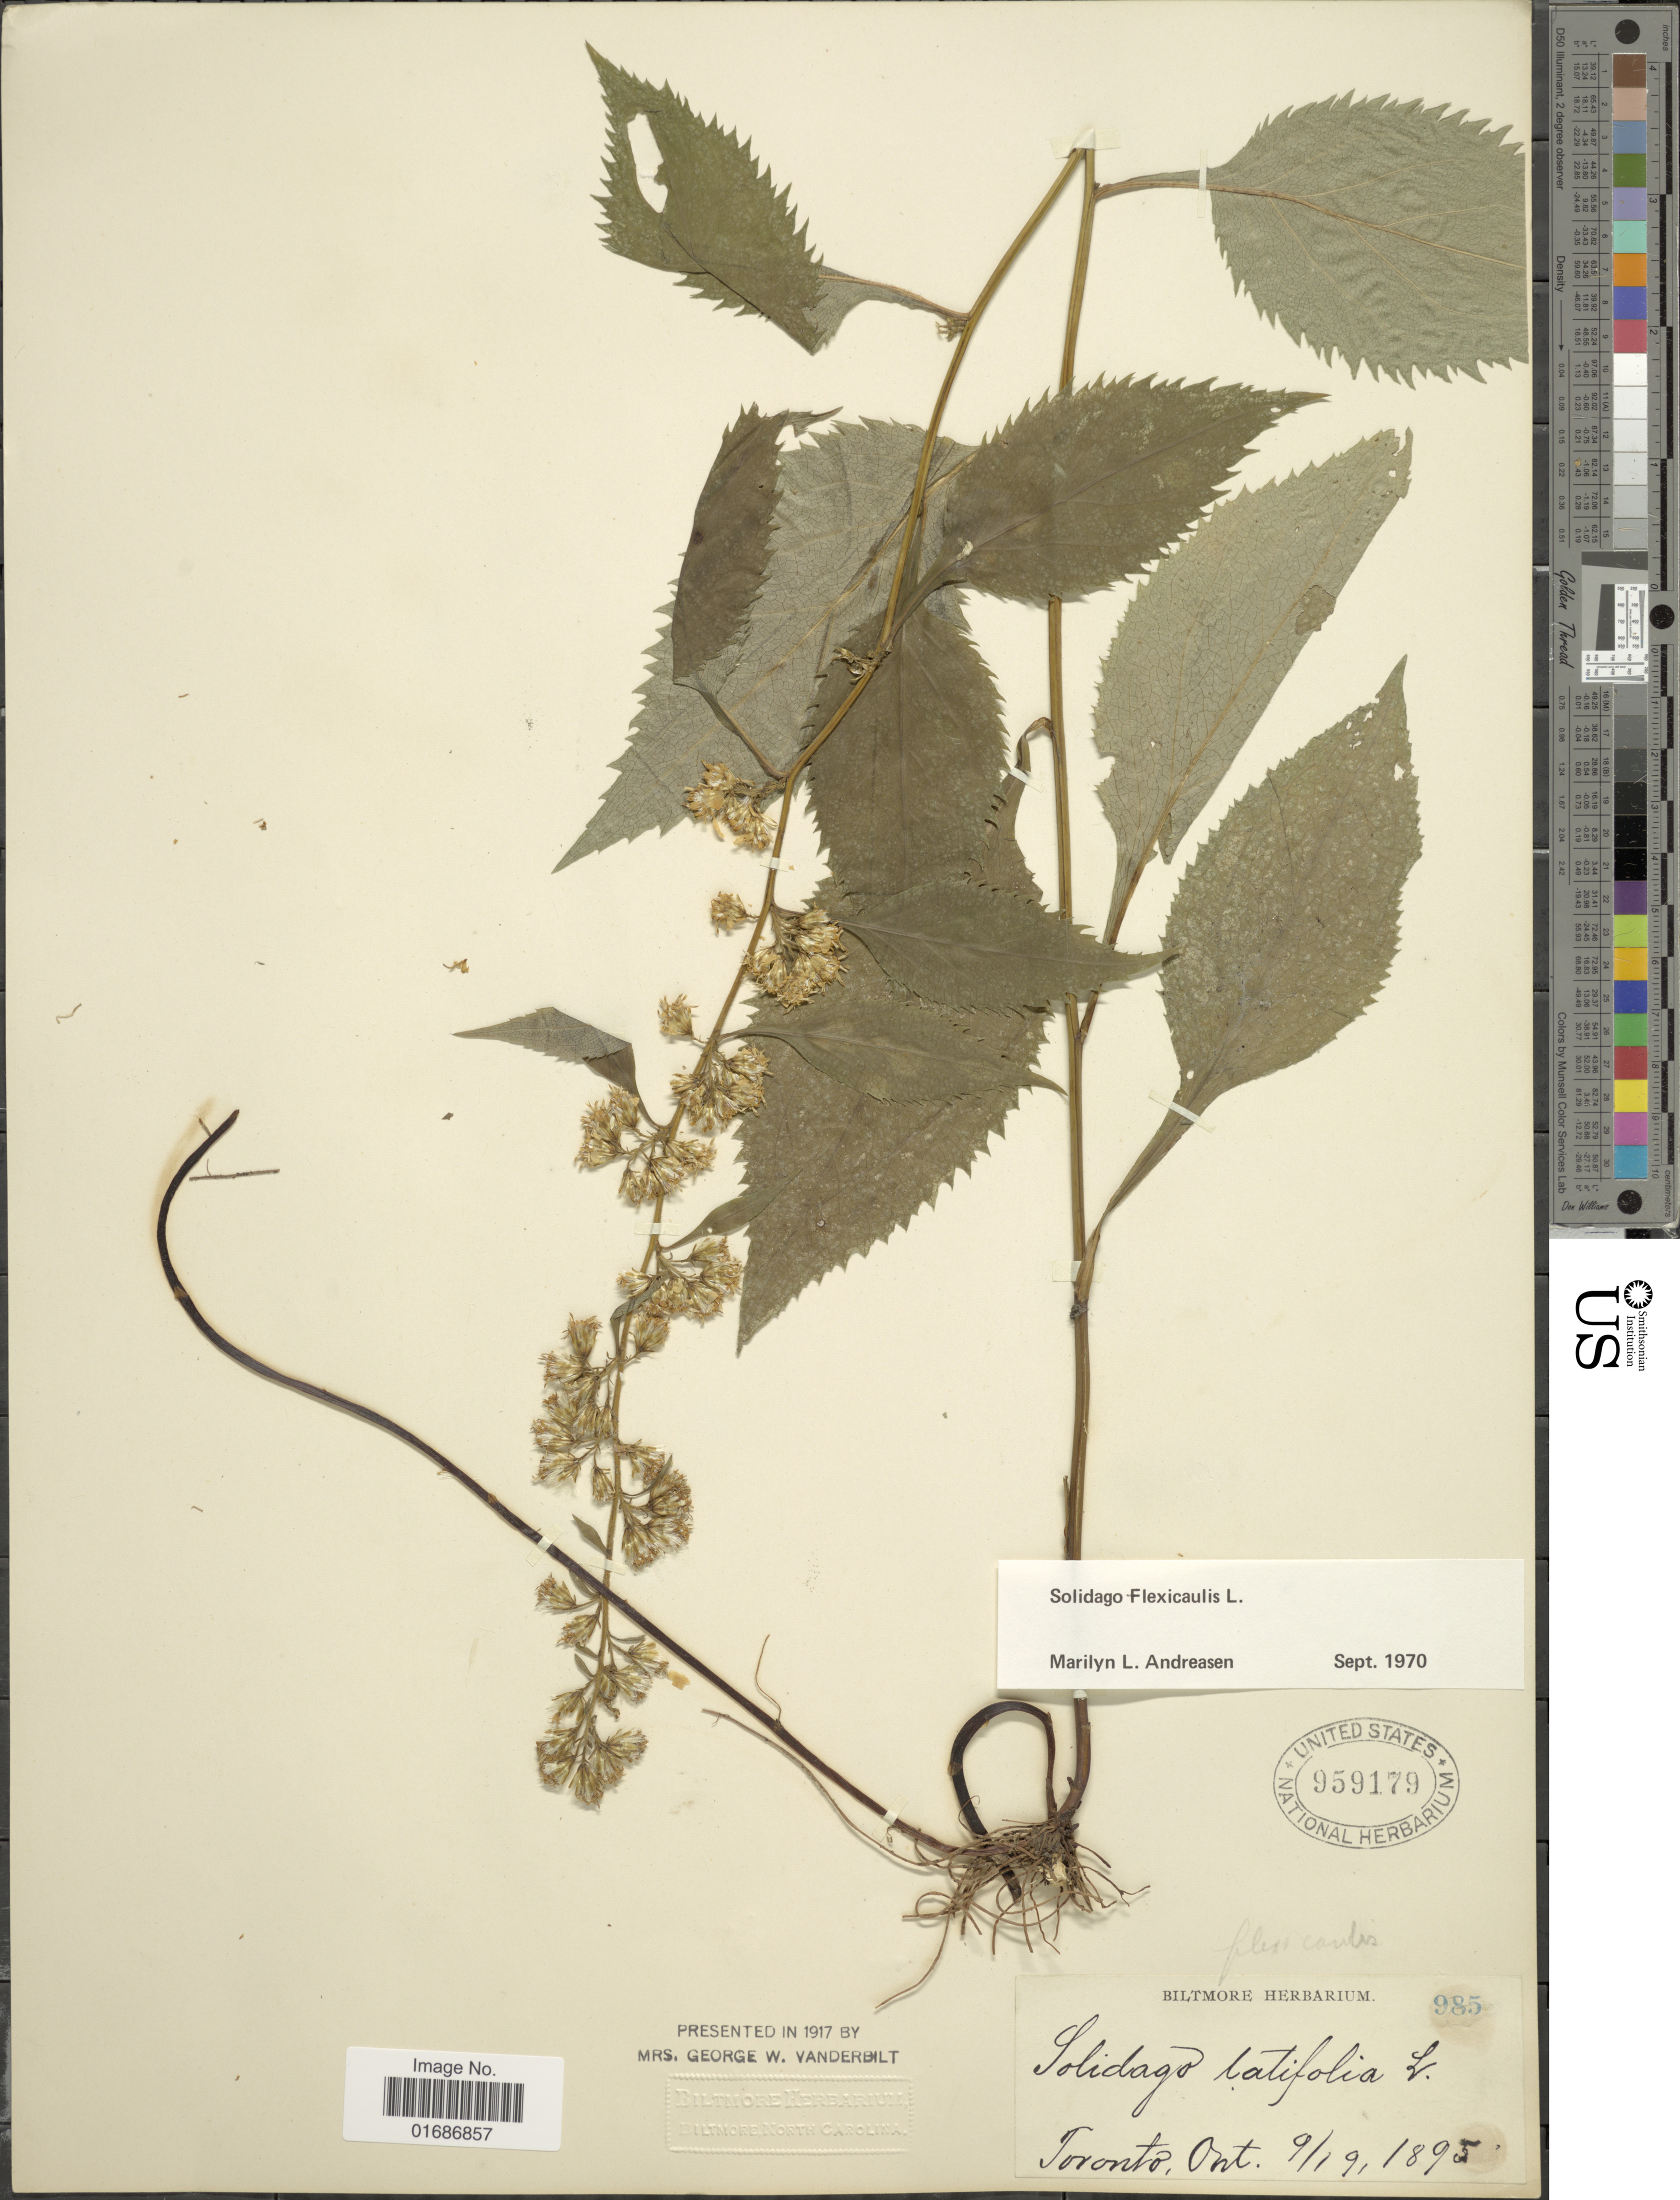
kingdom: Plantae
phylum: Tracheophyta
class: Magnoliopsida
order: Asterales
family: Asteraceae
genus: Solidago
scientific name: Solidago flexicaulis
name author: L.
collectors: ex herb. Biltmore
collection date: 1895-09-19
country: Canada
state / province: Ontario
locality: Toronto, Ont.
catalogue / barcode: US 959179